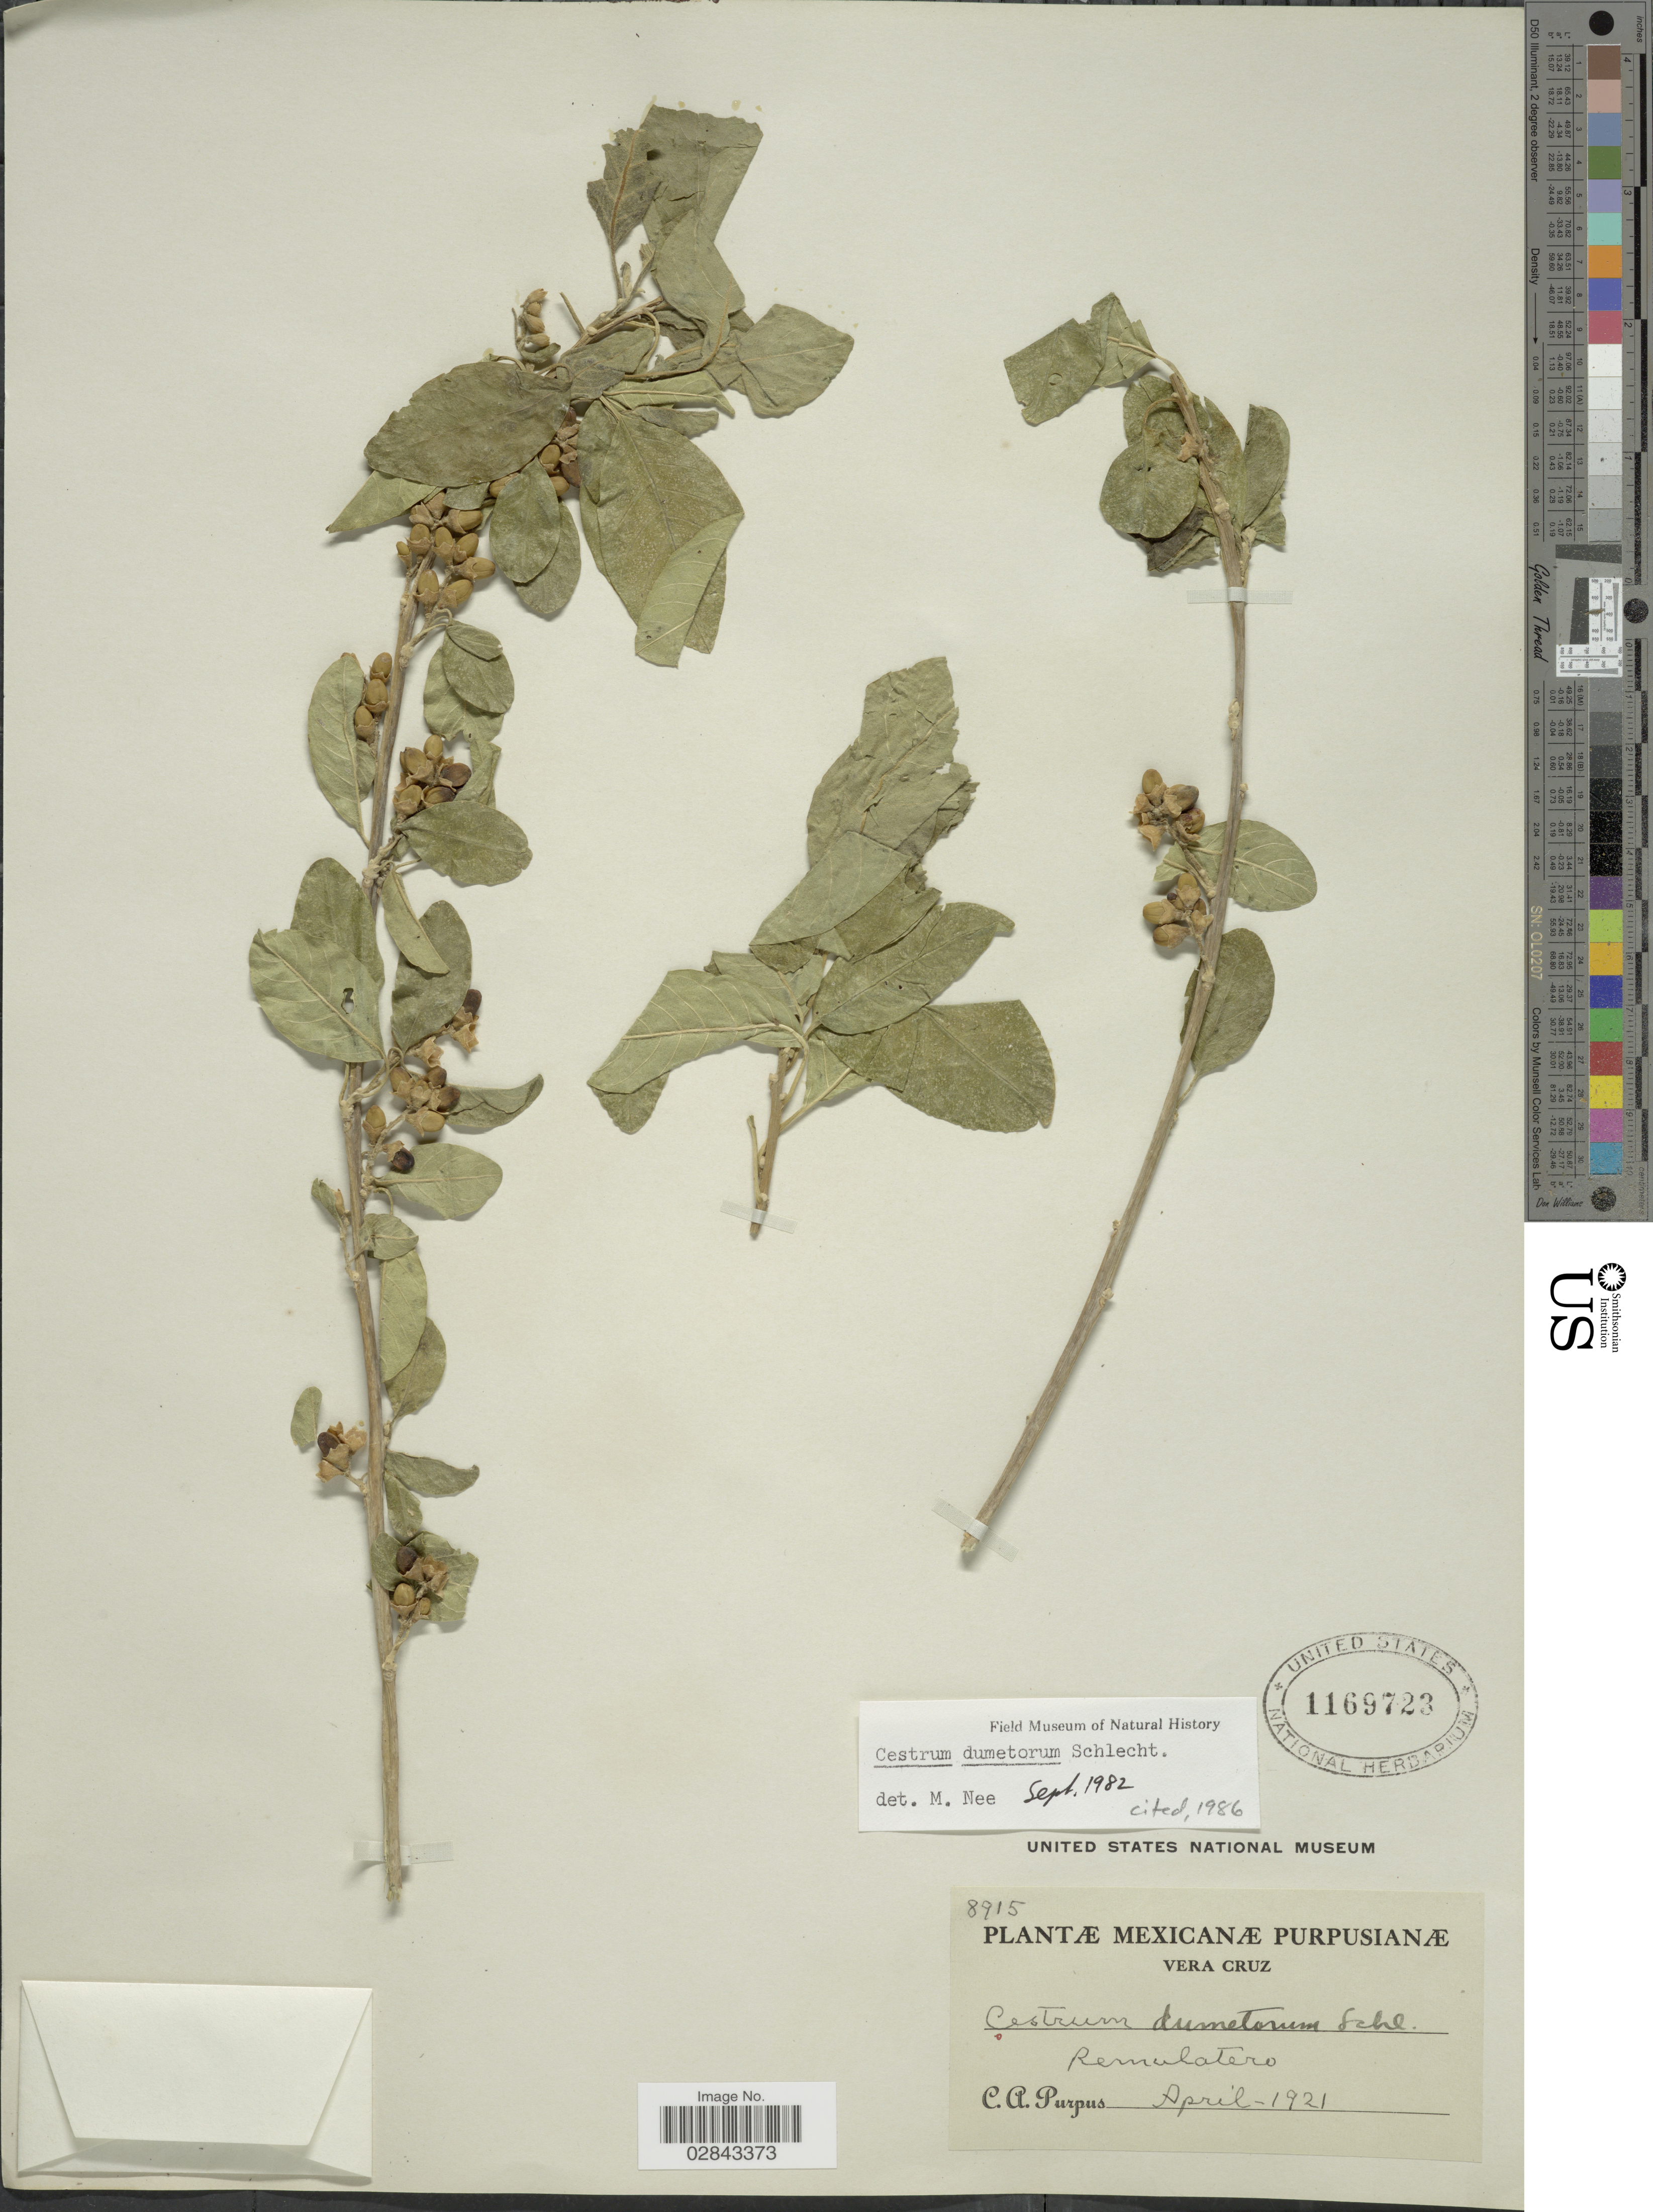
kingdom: Plantae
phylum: Tracheophyta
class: Magnoliopsida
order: Solanales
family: Solanaceae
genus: Cestrum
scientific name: Cestrum dumetorum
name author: Schltdl.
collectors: C. A. Purpus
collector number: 8915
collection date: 1921-04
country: Mexico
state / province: Veracruz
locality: Vera Cruz. Remulatero.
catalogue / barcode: US 1169723